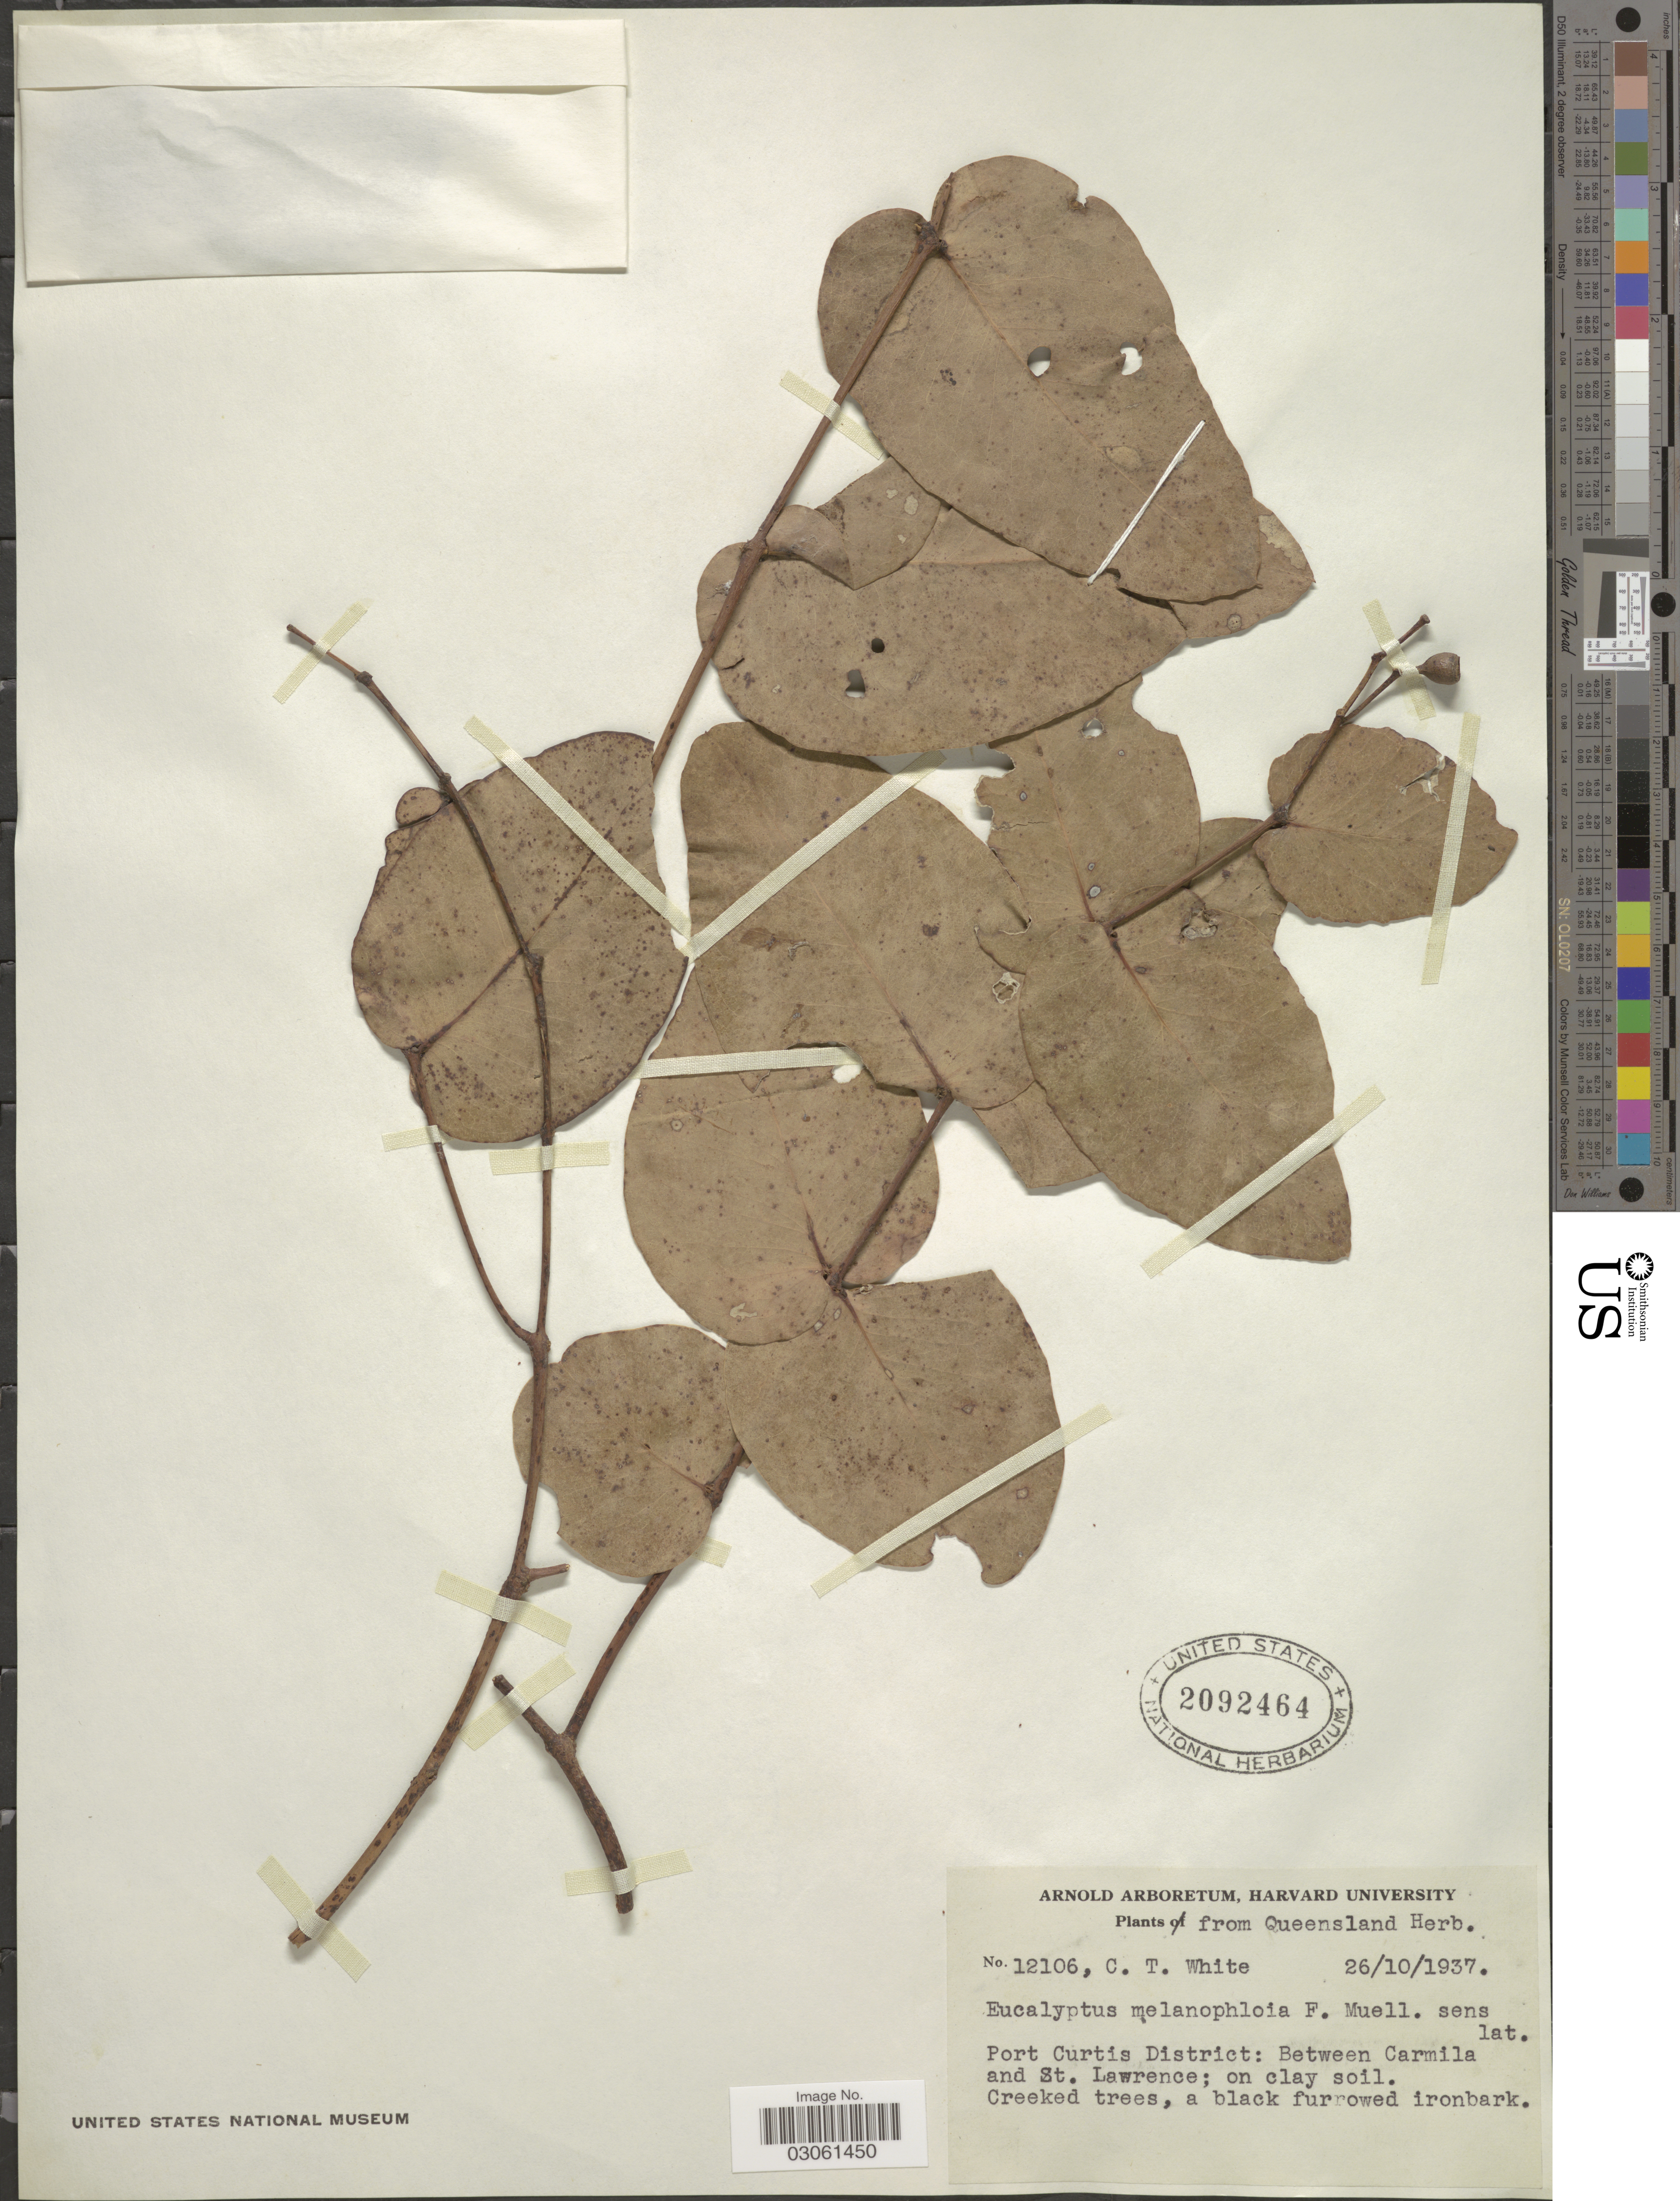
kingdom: Plantae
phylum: Tracheophyta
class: Magnoliopsida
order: Myrtales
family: Myrtaceae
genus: Eucalyptus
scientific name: Eucalyptus melanophloia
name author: F. Muell.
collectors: C. T. White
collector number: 12106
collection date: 1937-10-26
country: Australia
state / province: Queensland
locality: Queensland Herb. [unsure placement] Port Curtis District: Between Carmila and St. Lawrence.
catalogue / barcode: US 2092464